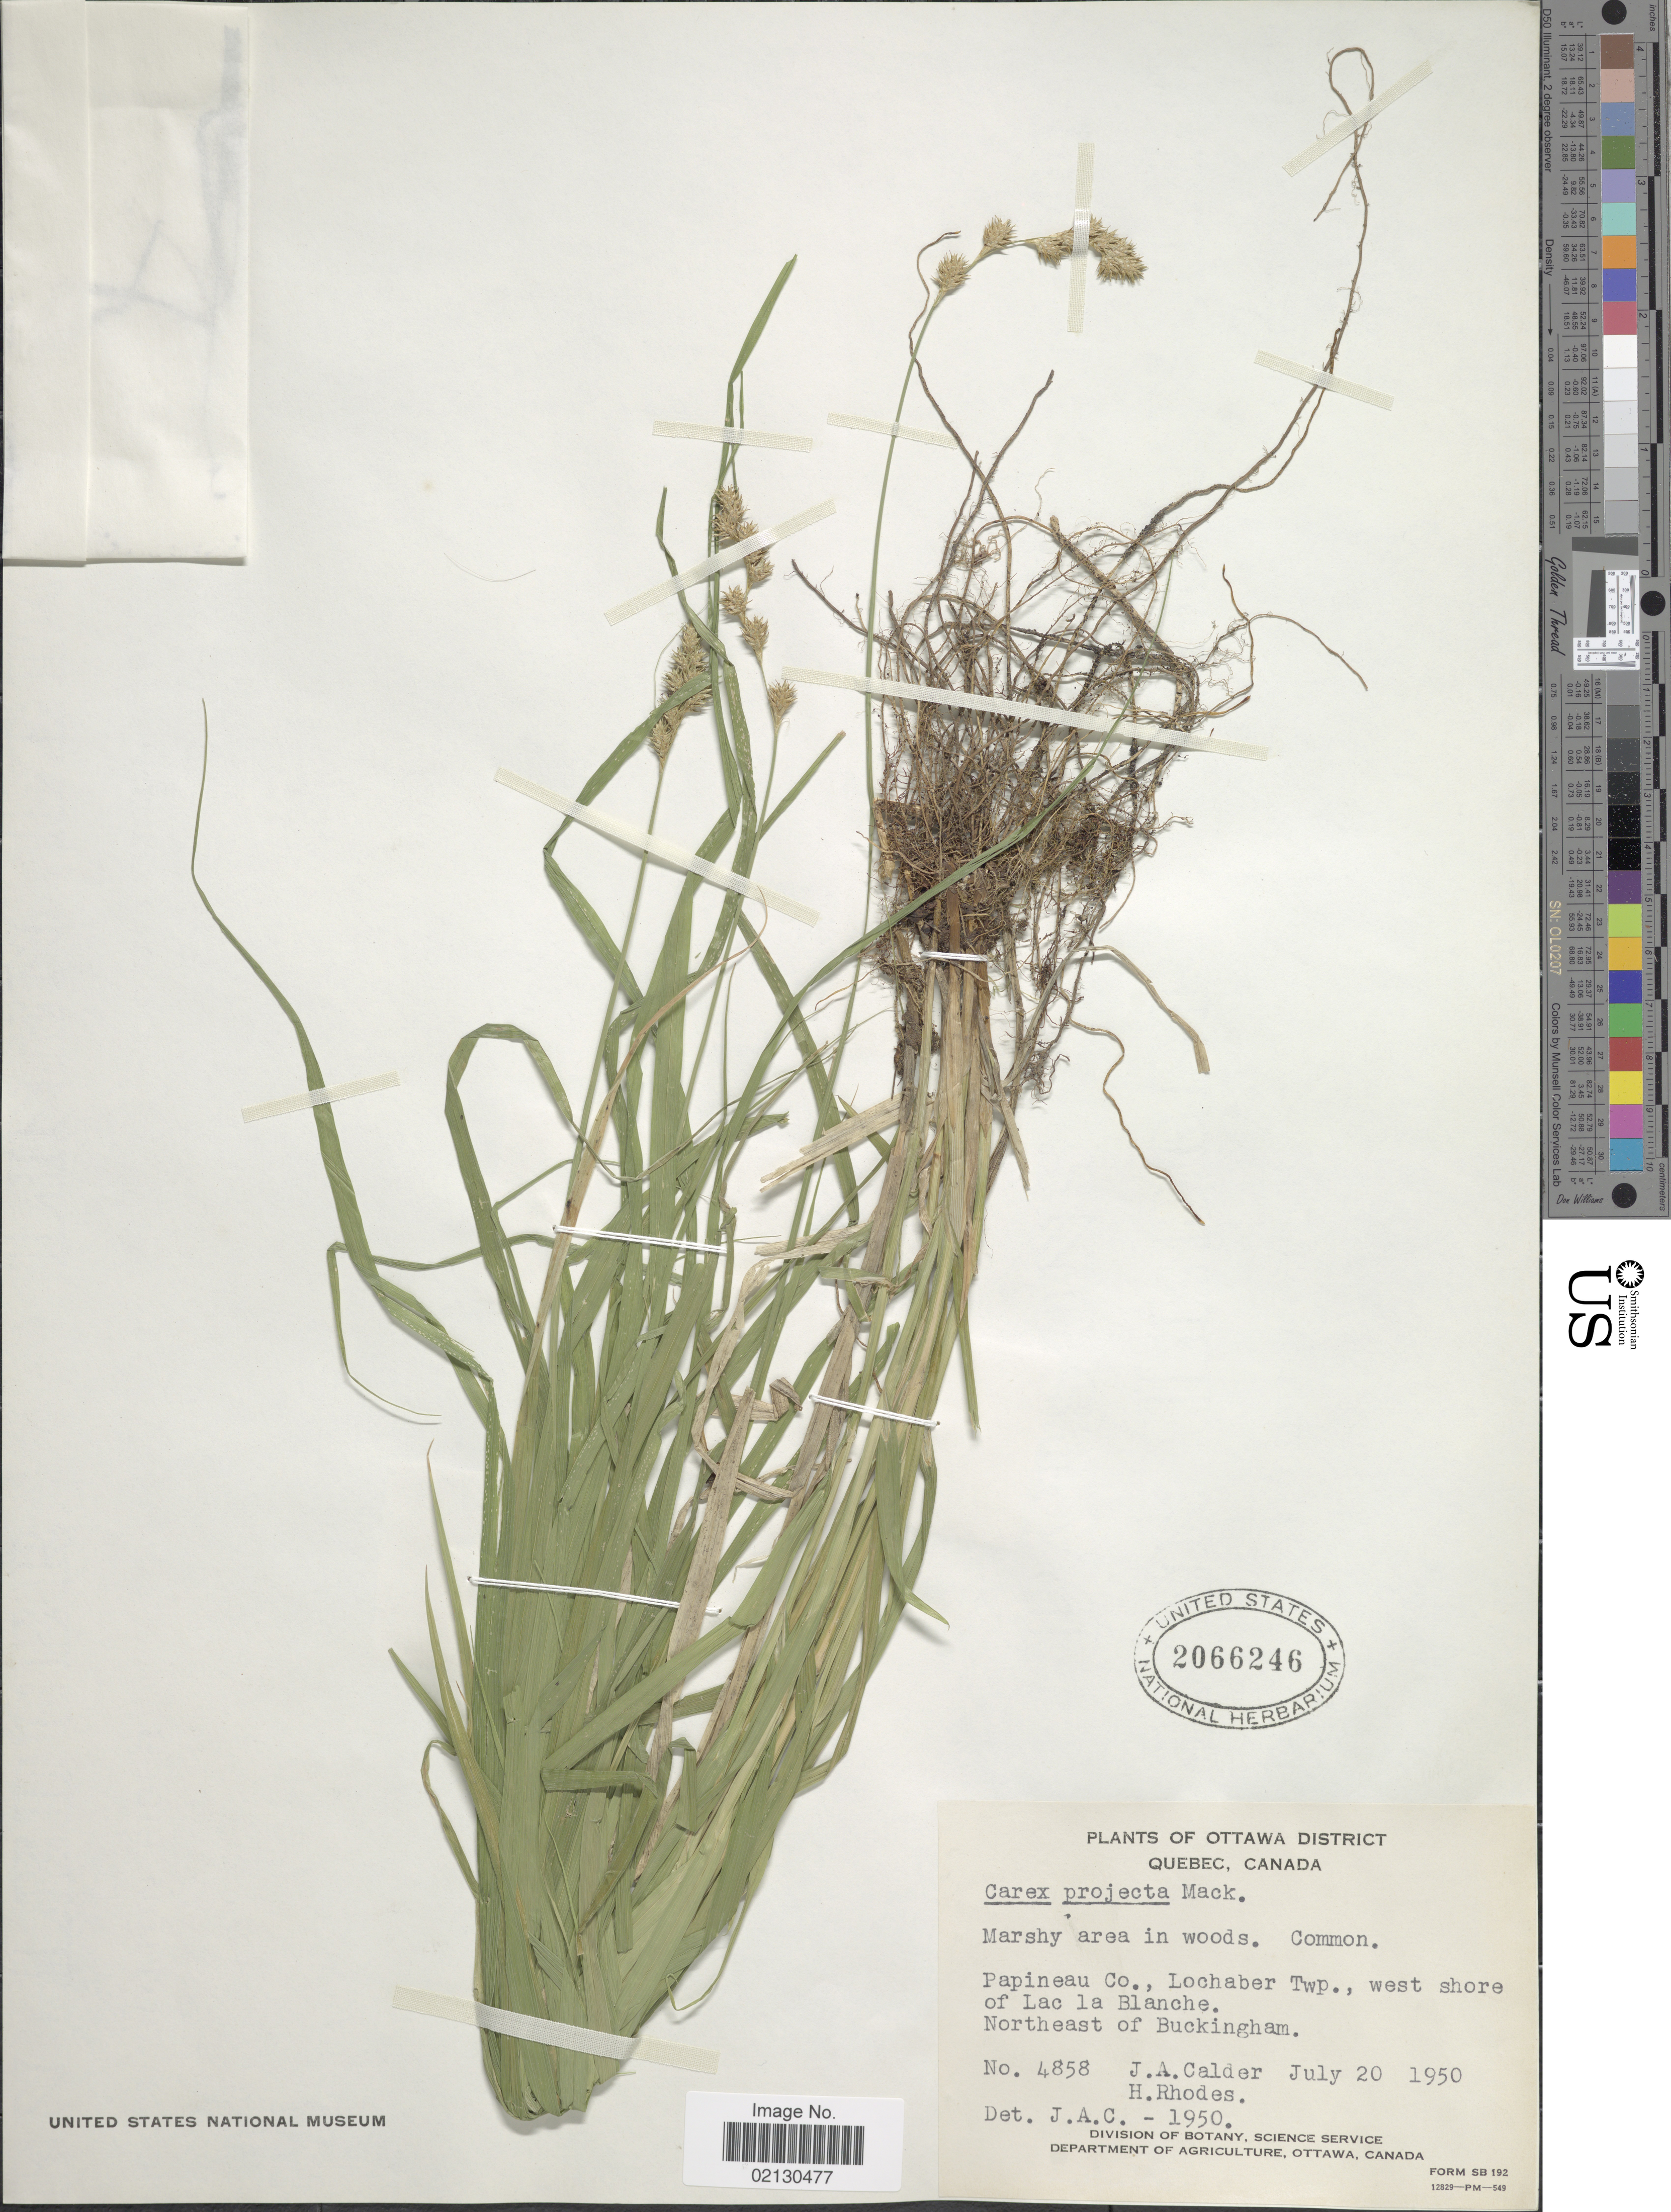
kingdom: Plantae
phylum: Tracheophyta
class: Liliopsida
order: Poales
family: Cyperaceae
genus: Carex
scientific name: Carex projecta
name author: Mack.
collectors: J. A. Calder & H. Rhodes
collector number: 4858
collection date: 1950-07-20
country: Canada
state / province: Quebec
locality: Ottawa District. Papineau Co., Lochaber Twp., west shore of Lac la Blanche. Northeast of Buckingham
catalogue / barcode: US 2066246